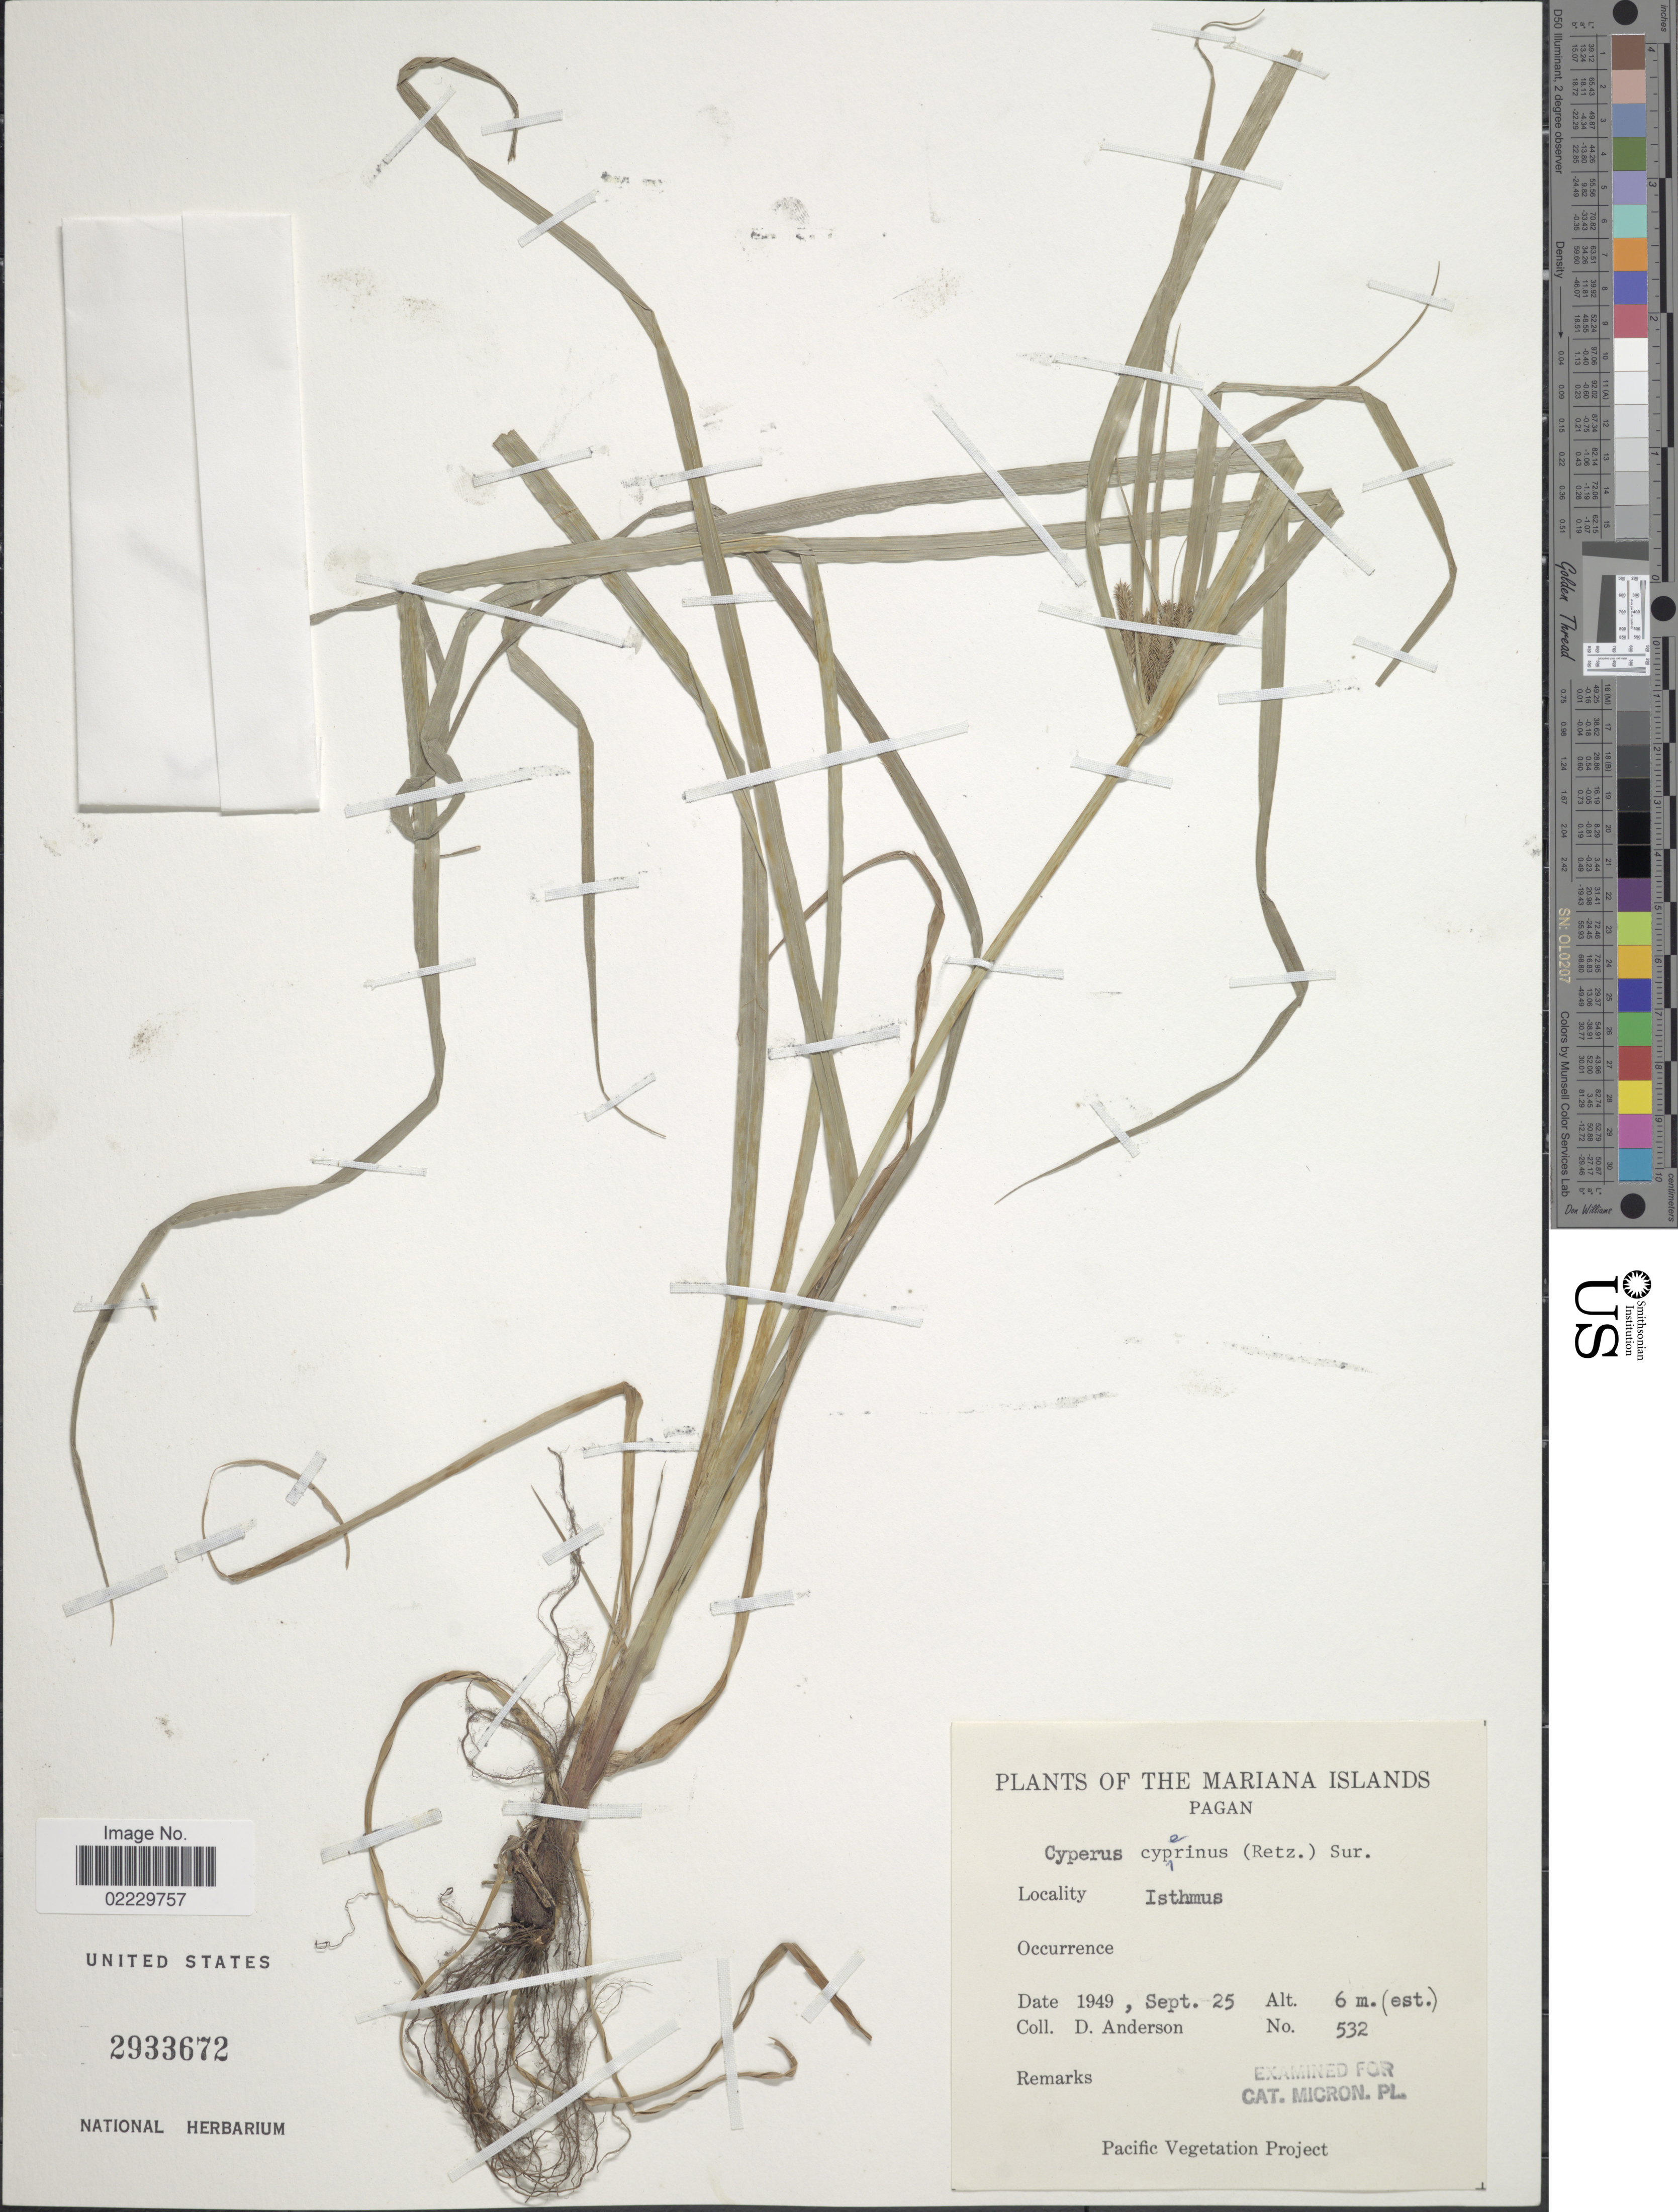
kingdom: Plantae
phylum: Tracheophyta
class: Liliopsida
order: Poales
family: Cyperaceae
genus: Cyperus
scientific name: Cyperus cyperinus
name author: (Retz.) Valck. Sur.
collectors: D. Anderson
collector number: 532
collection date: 1949-09-25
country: Northern Mariana Islands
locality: Mariana Islands, Pagan. Isthmus.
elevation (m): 6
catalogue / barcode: US 2933672